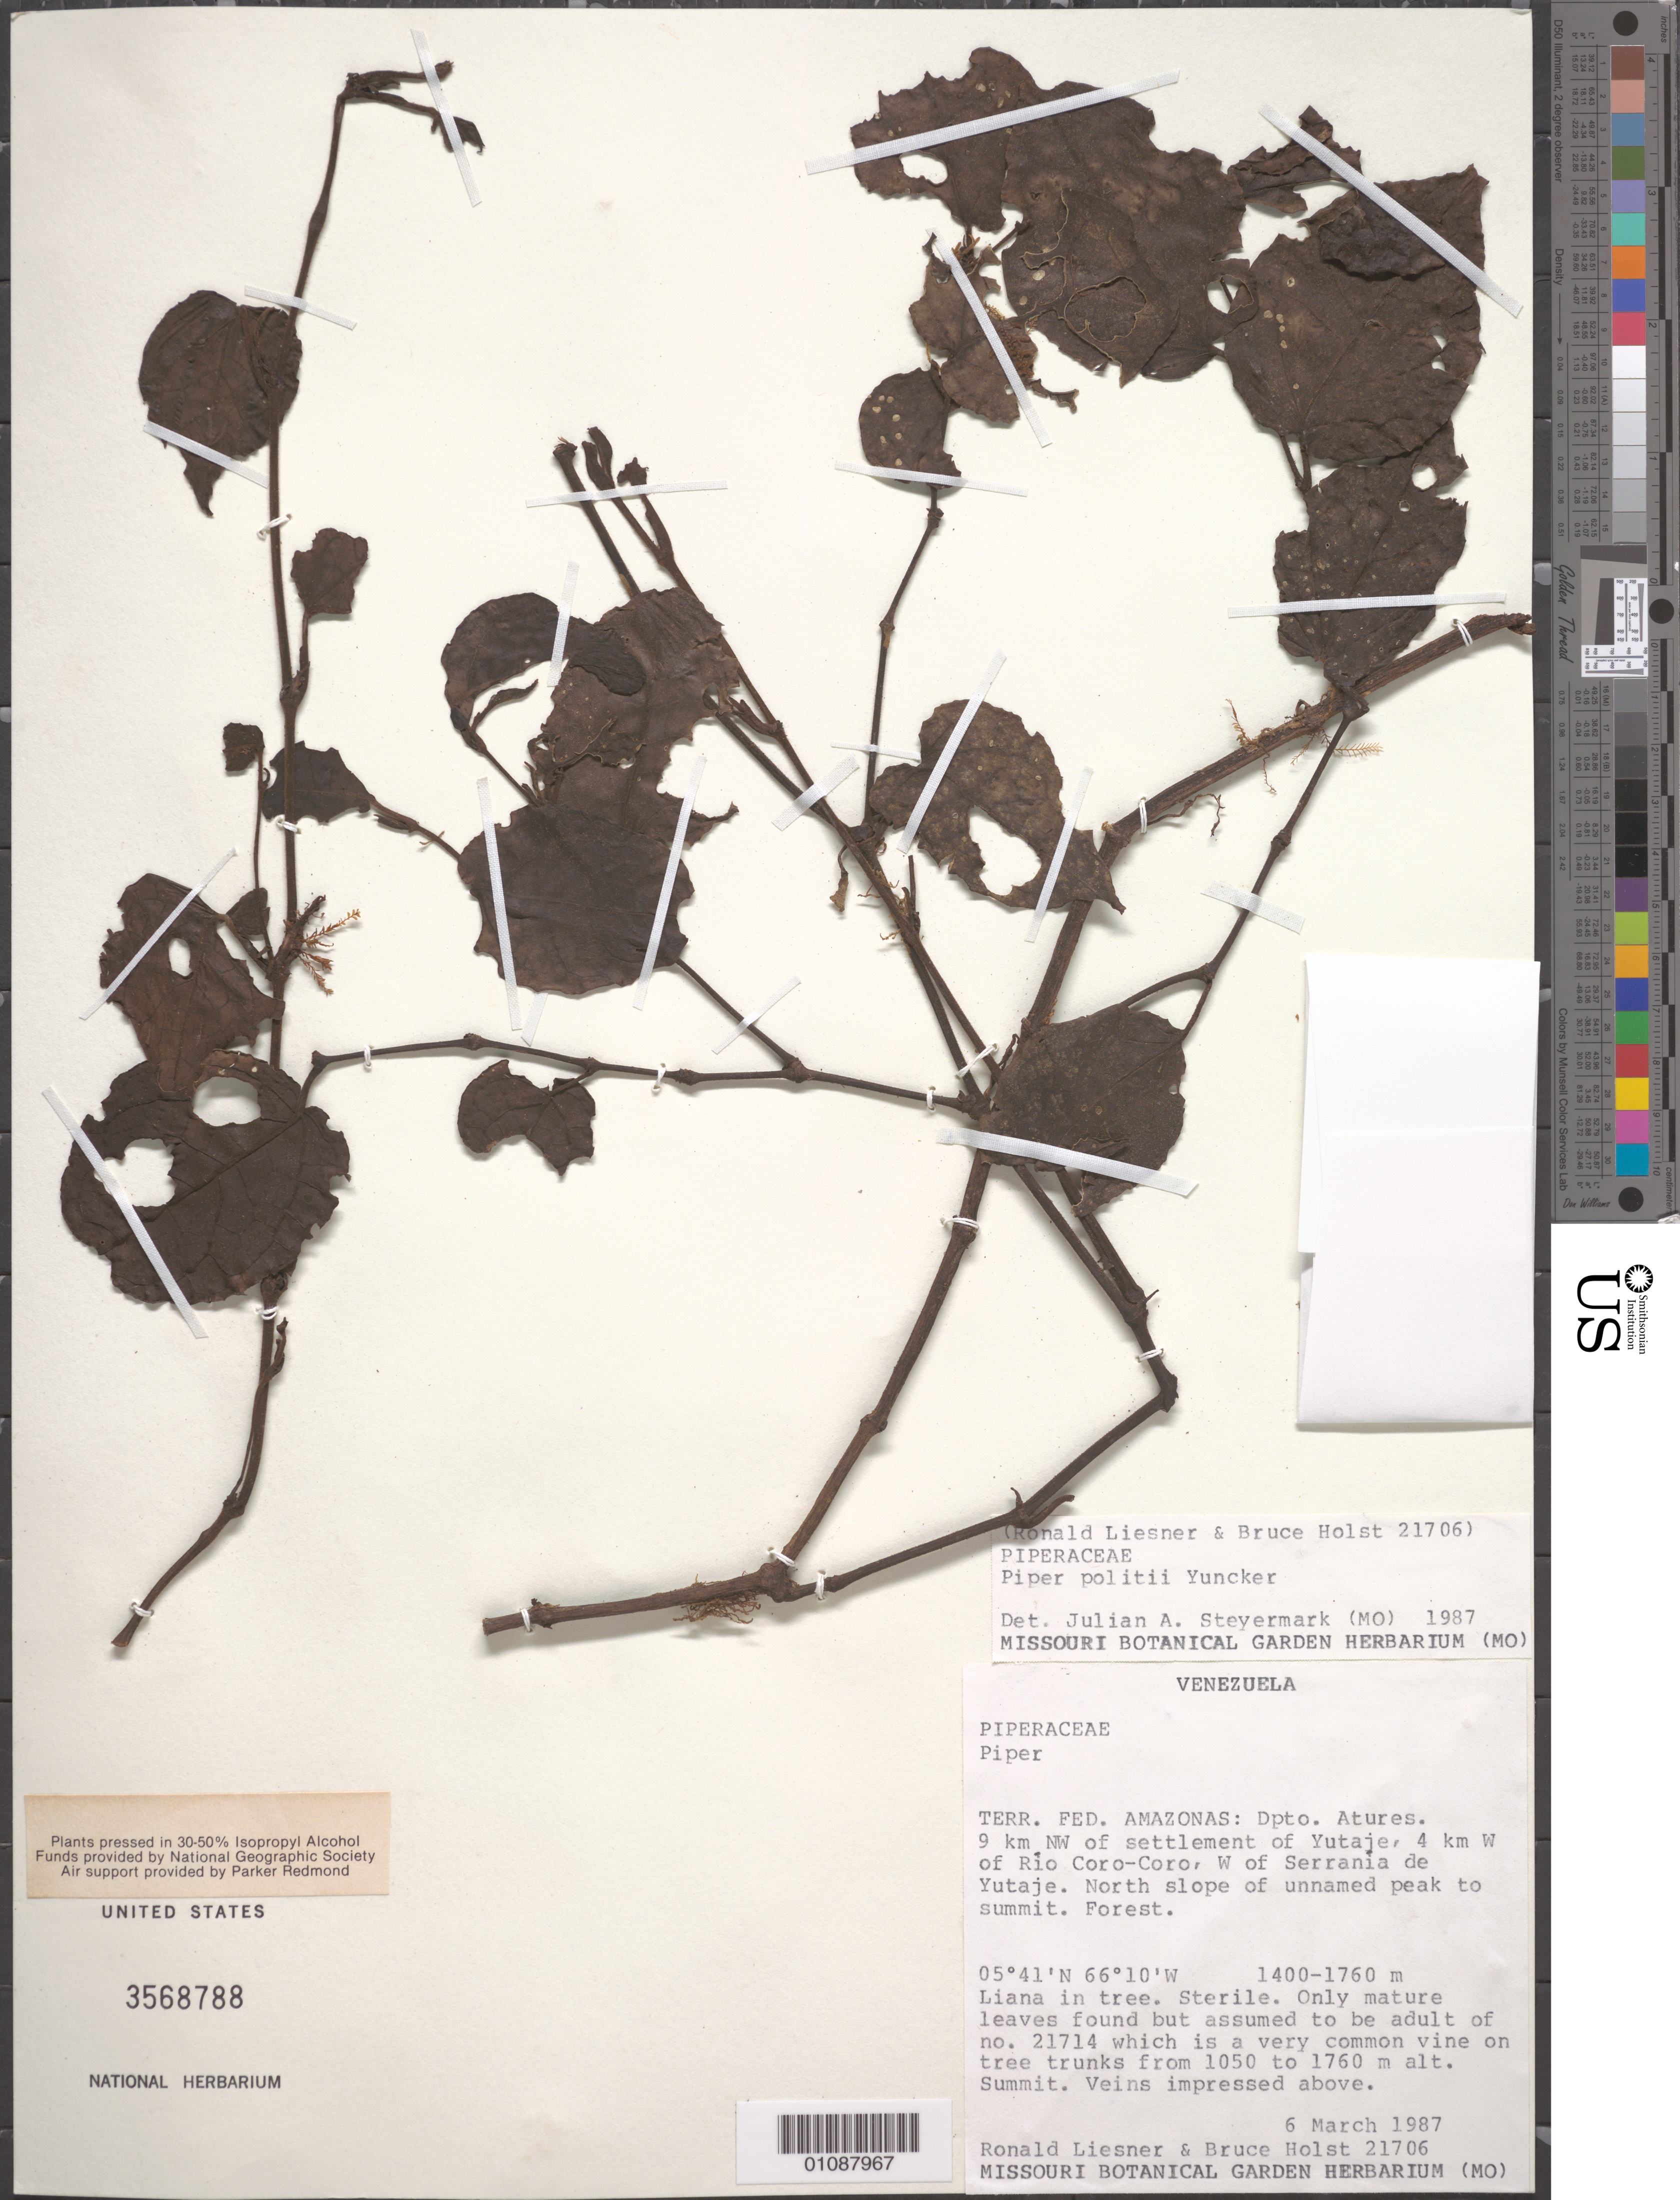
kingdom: Plantae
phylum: Tracheophyta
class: Magnoliopsida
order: Piperales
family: Piperaceae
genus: Piper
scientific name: Piper politii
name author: Yunck.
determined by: Steyermark, Julian A., (VEN)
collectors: R. L. Liesner & B. Holst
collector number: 21706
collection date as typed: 6-Mar-87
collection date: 1987-03-06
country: Venezuela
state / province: Amazonas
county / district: Atures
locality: Yutajé settlement, 9 km NW of; 3 km W of Río Coro-Coro, W of Serrania de Yutajé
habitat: North slope of unnamed peak to summit. Forest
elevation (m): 1400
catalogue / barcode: US 3568788